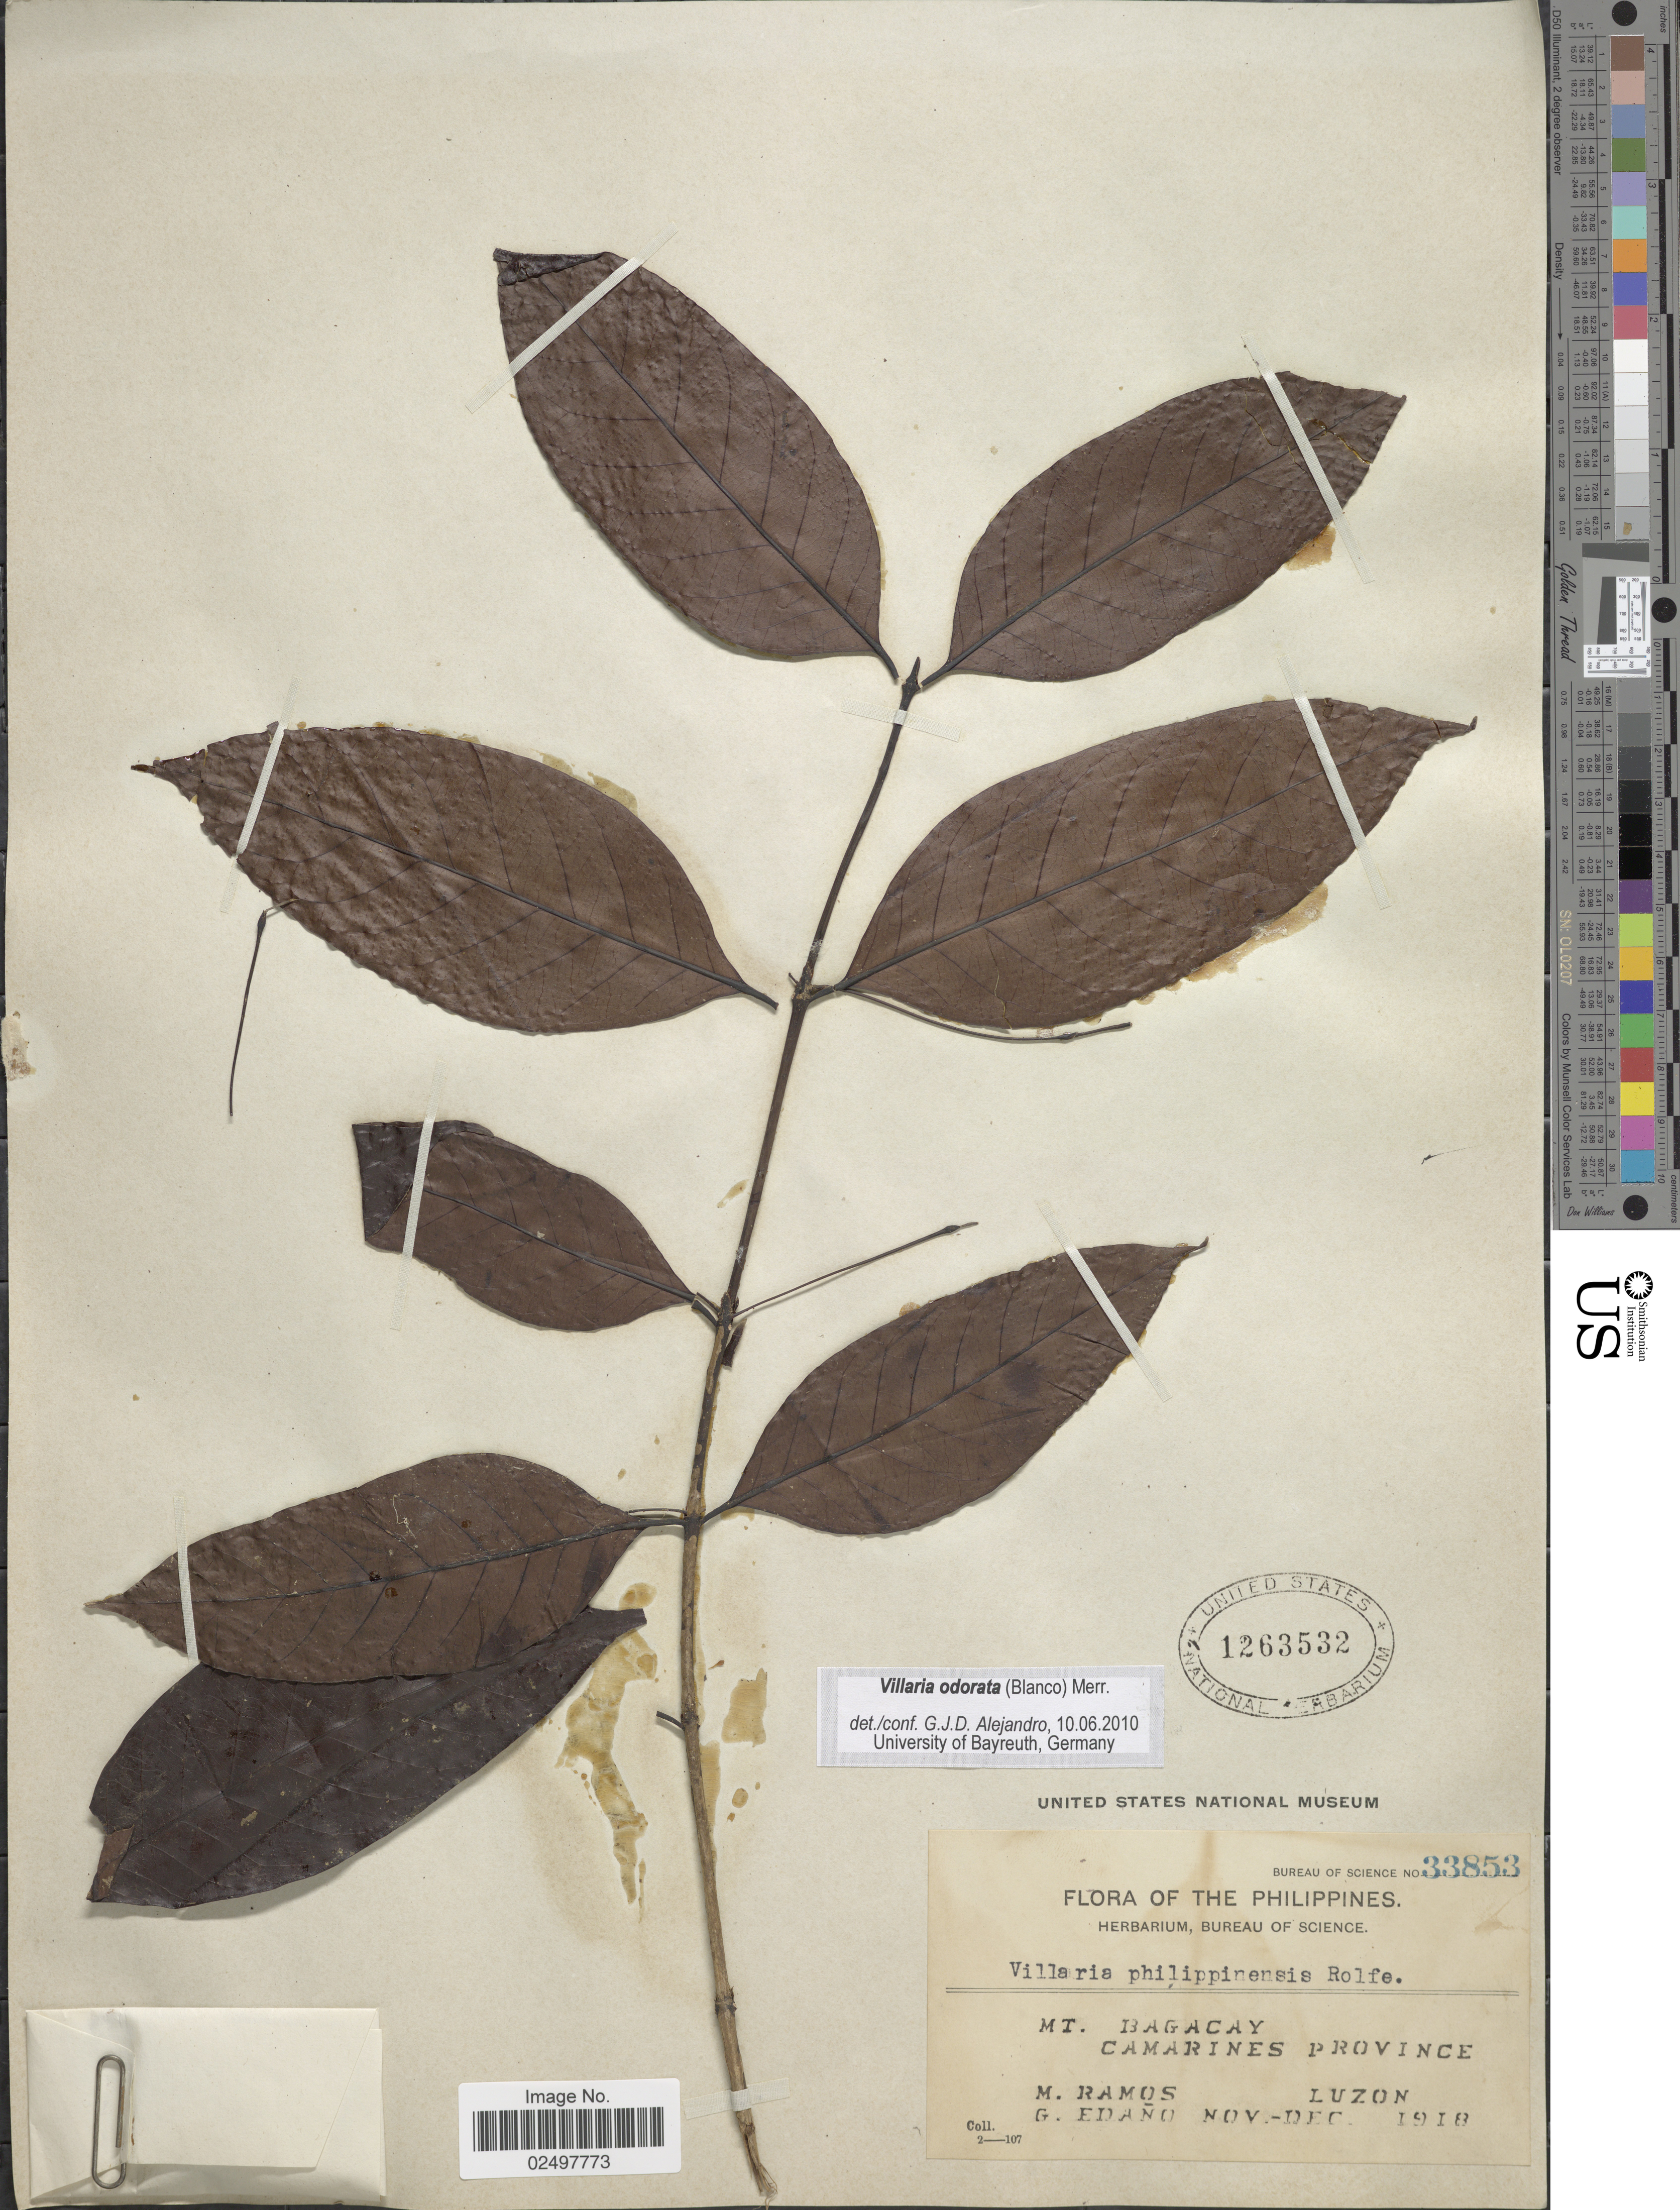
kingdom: Plantae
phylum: Tracheophyta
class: Magnoliopsida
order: Gentianales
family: Rubiaceae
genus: Villaria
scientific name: Villaria odorata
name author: (Blanco) Merr.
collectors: M. Ramos & G. Edaño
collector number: Bureau of Science 33853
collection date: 1918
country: Philippines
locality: Mt. Bagacay, Camarines Province, Luzon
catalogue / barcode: US 1263532